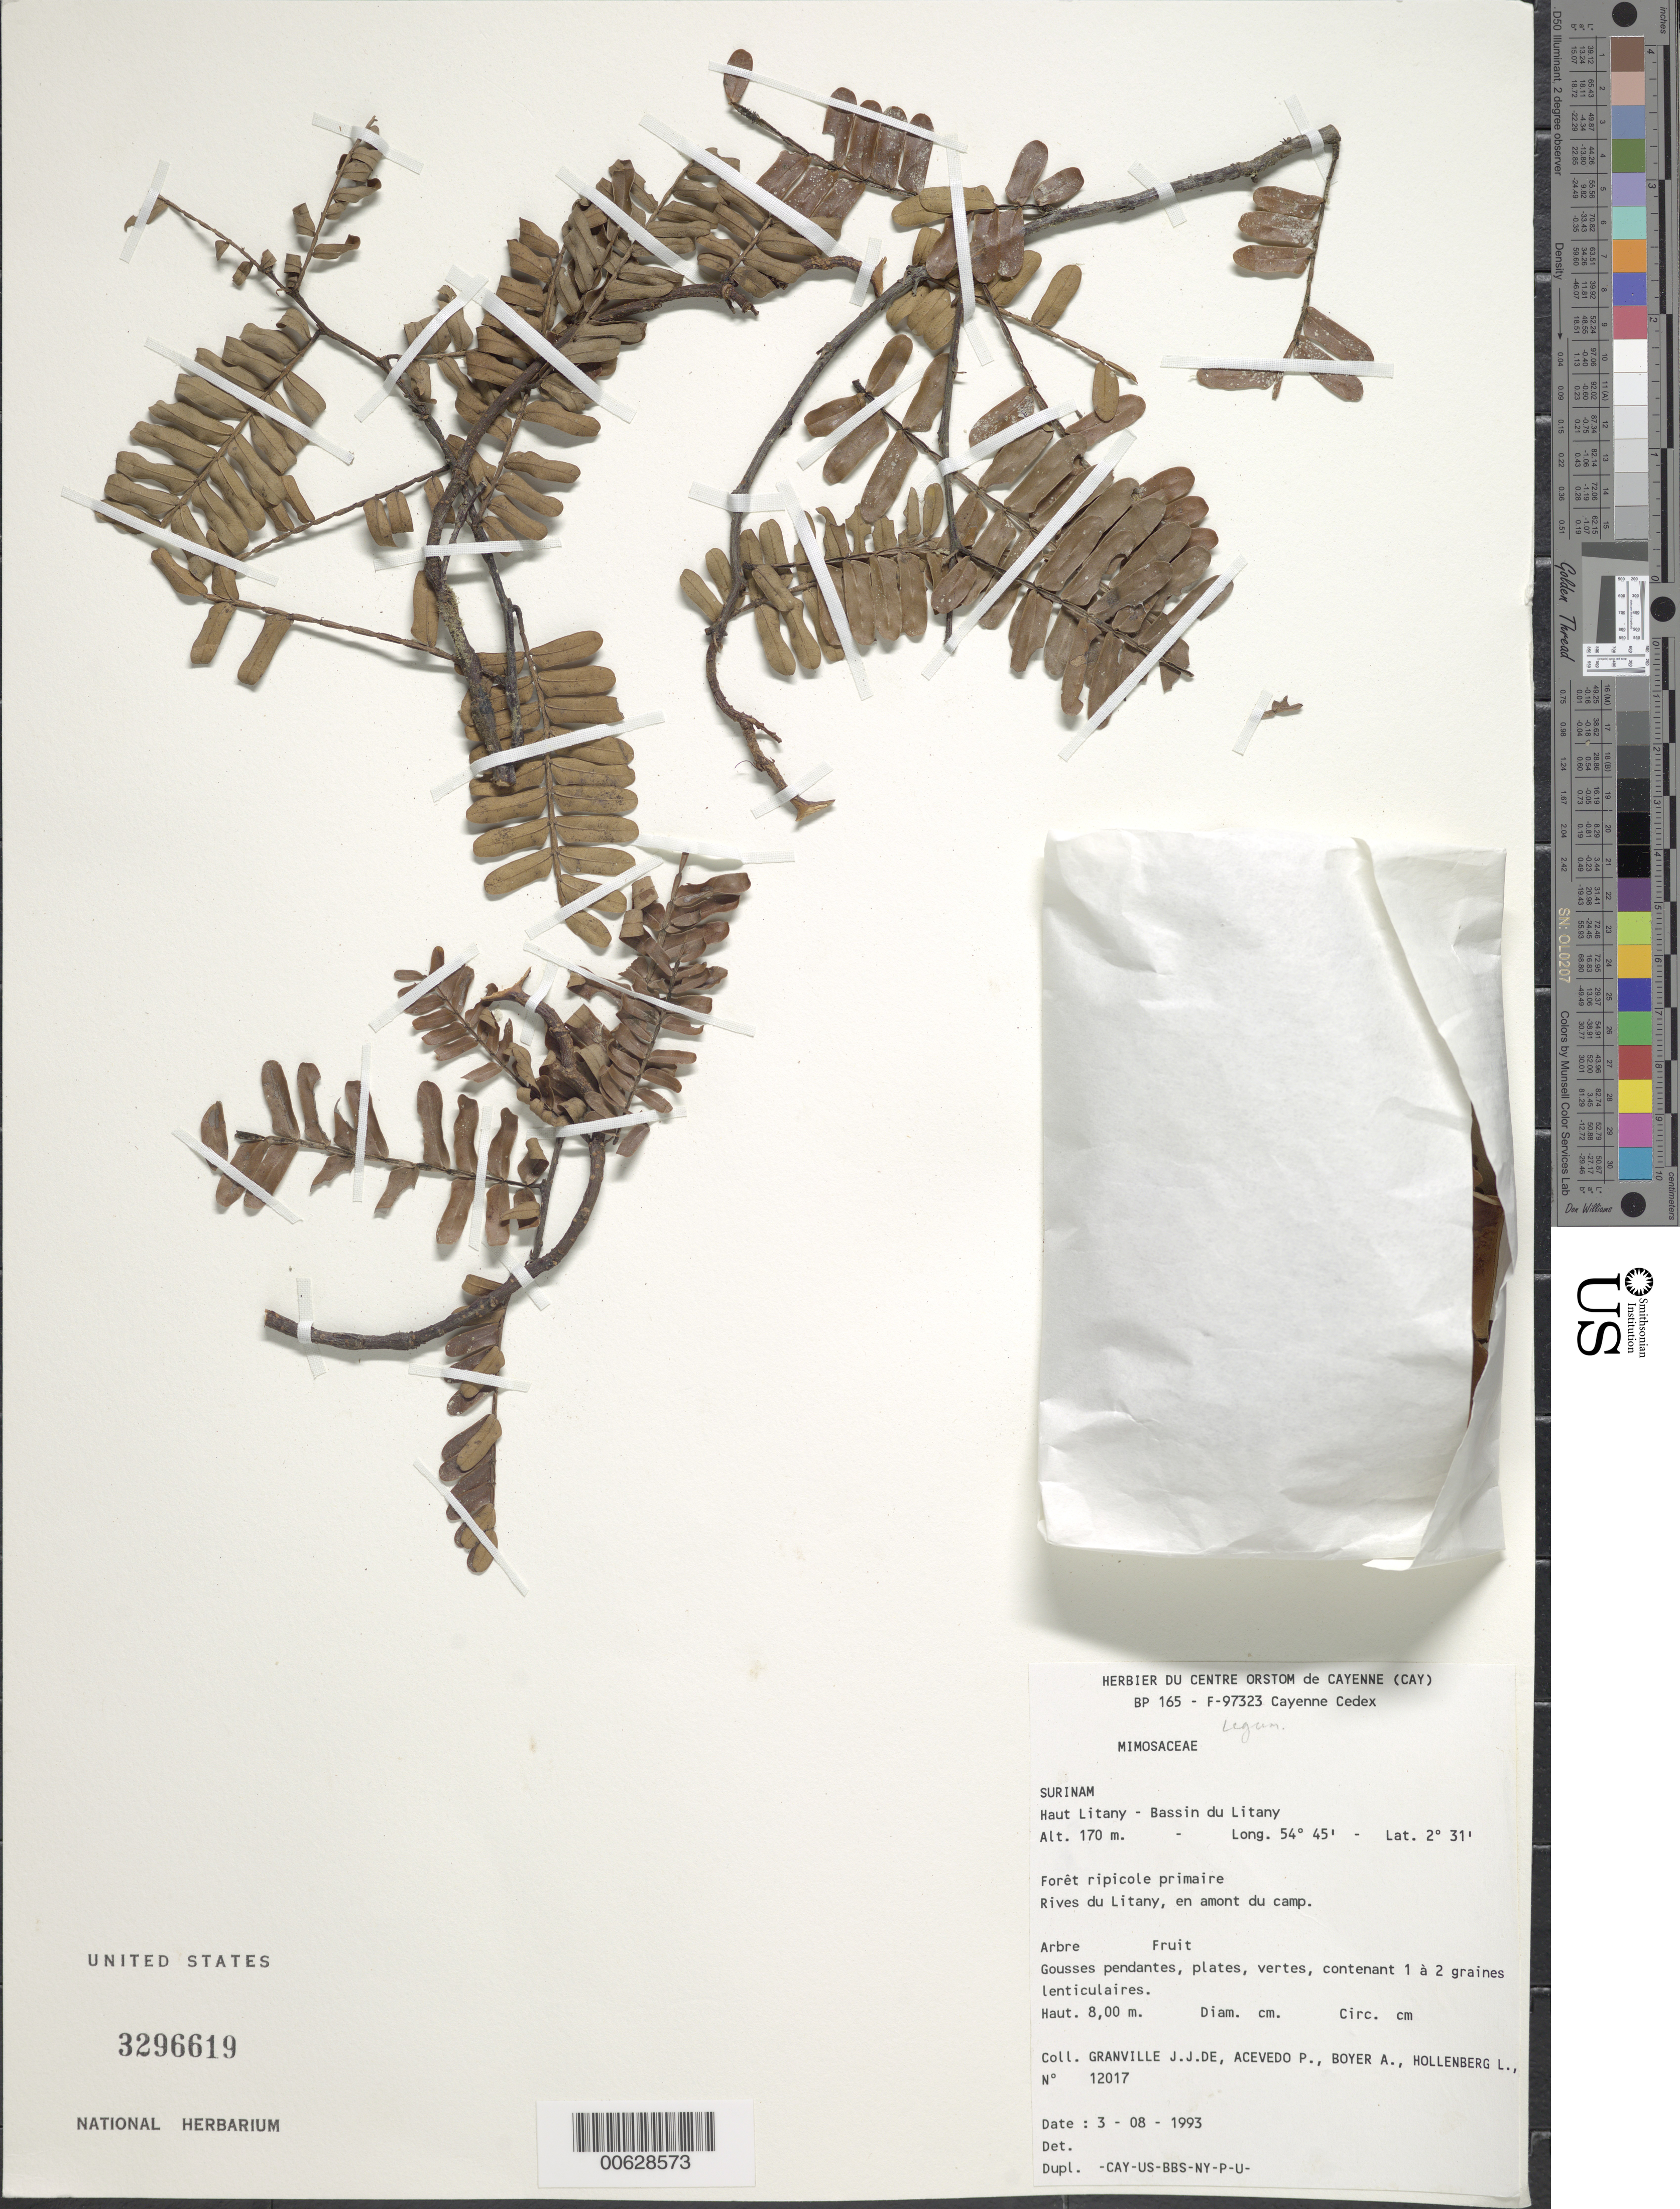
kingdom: Plantae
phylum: Tracheophyta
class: Magnoliopsida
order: Fabales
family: Fabaceae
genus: Elizabetha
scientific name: Elizabetha coccinea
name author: M.R. Schomb. ex Benth.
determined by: Mansano, V. F.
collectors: J.-J. de Granville, P. Acevedo-Rodr., A. Boyer & L. Hollenberg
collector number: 12017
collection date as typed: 3-Aug-93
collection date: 1993-08-03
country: Suriname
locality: Haut Litany, Bassin du Litany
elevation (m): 170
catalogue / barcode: US 3296619